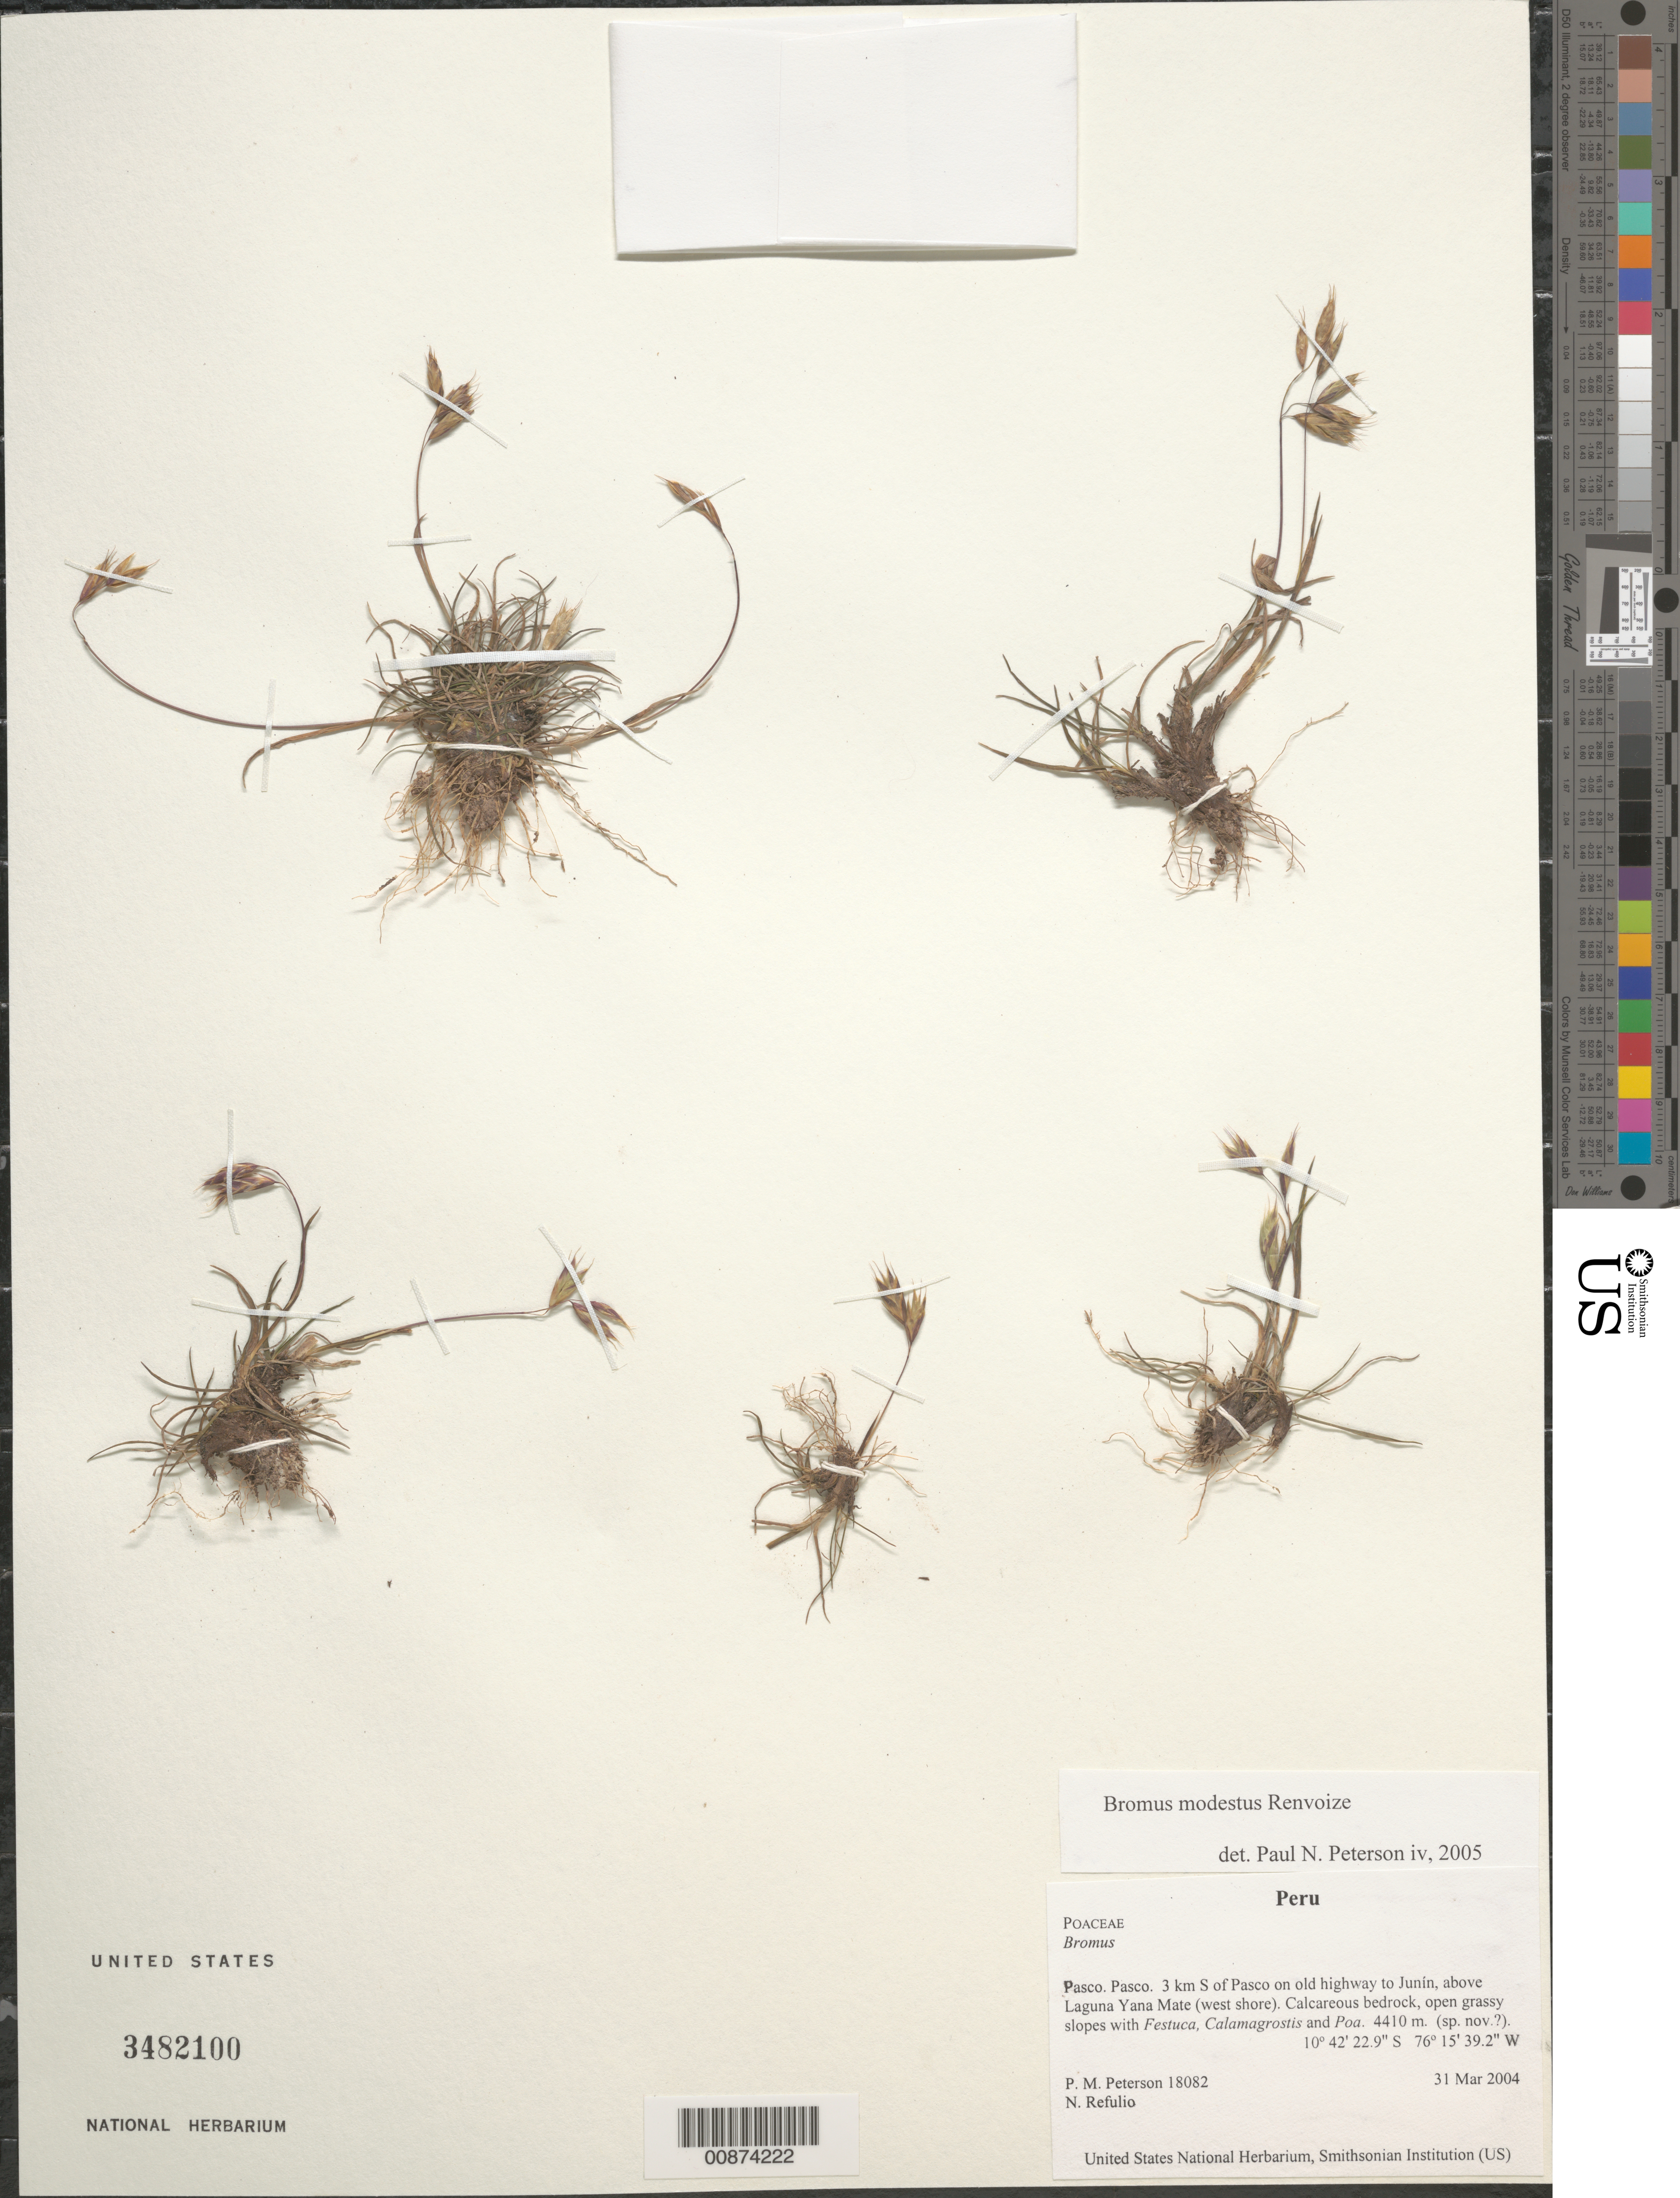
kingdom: Plantae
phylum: Tracheophyta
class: Liliopsida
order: Poales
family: Poaceae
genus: Bromus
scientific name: Bromus sp.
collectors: P. M. Peterson & N. Refulio-Rodríguez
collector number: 18082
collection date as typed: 31 Mar 2004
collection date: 2004-03-31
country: Peru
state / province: Pasco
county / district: Pasco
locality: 3 km S of Pasco on old highway to Junín, above Laguna Yana Mate (west shore). Calcareous bedrock, open grassy slopes with Festuca, Calamagrostis and Poa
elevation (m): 4410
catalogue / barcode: US 3482100